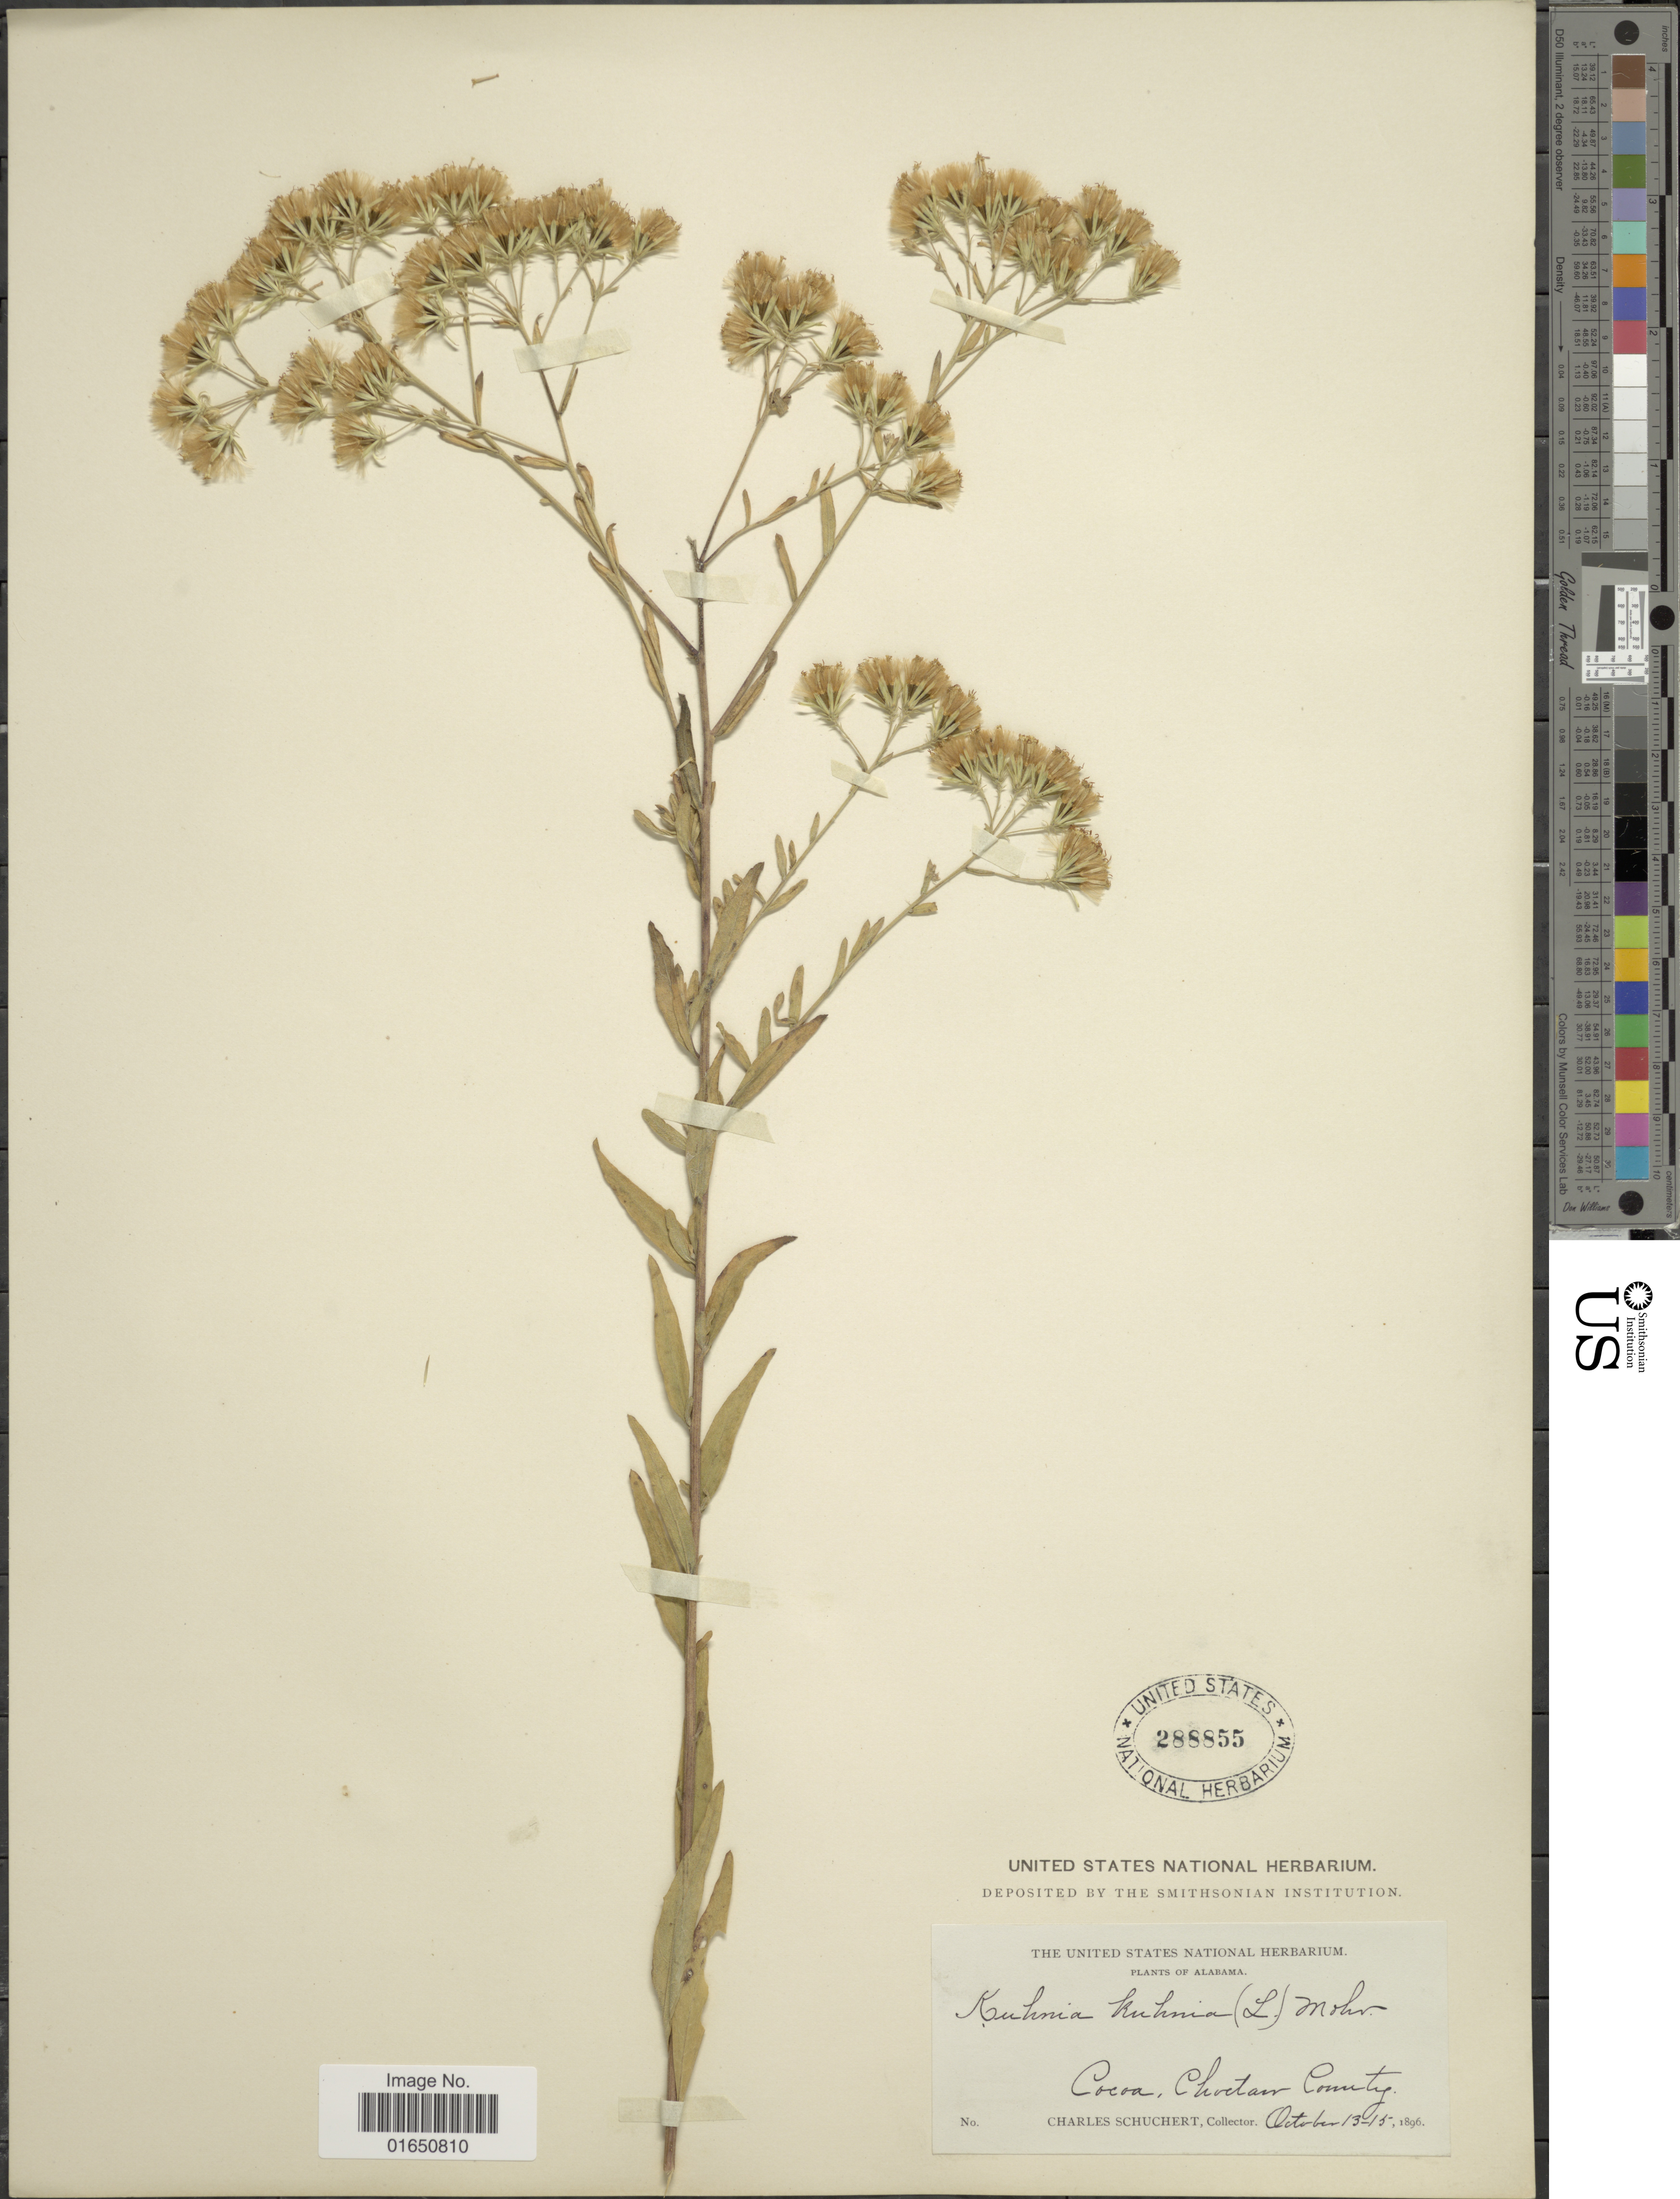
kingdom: Plantae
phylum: Tracheophyta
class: Magnoliopsida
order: Asterales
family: Asteraceae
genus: Brickellia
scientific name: Brickellia eupatorioides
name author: (L.) Shinners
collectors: C. Schuchert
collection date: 1896-10-13/1896-10-15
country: United States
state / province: Alabama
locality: Cocoa, Choctaer County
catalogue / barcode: US 288855